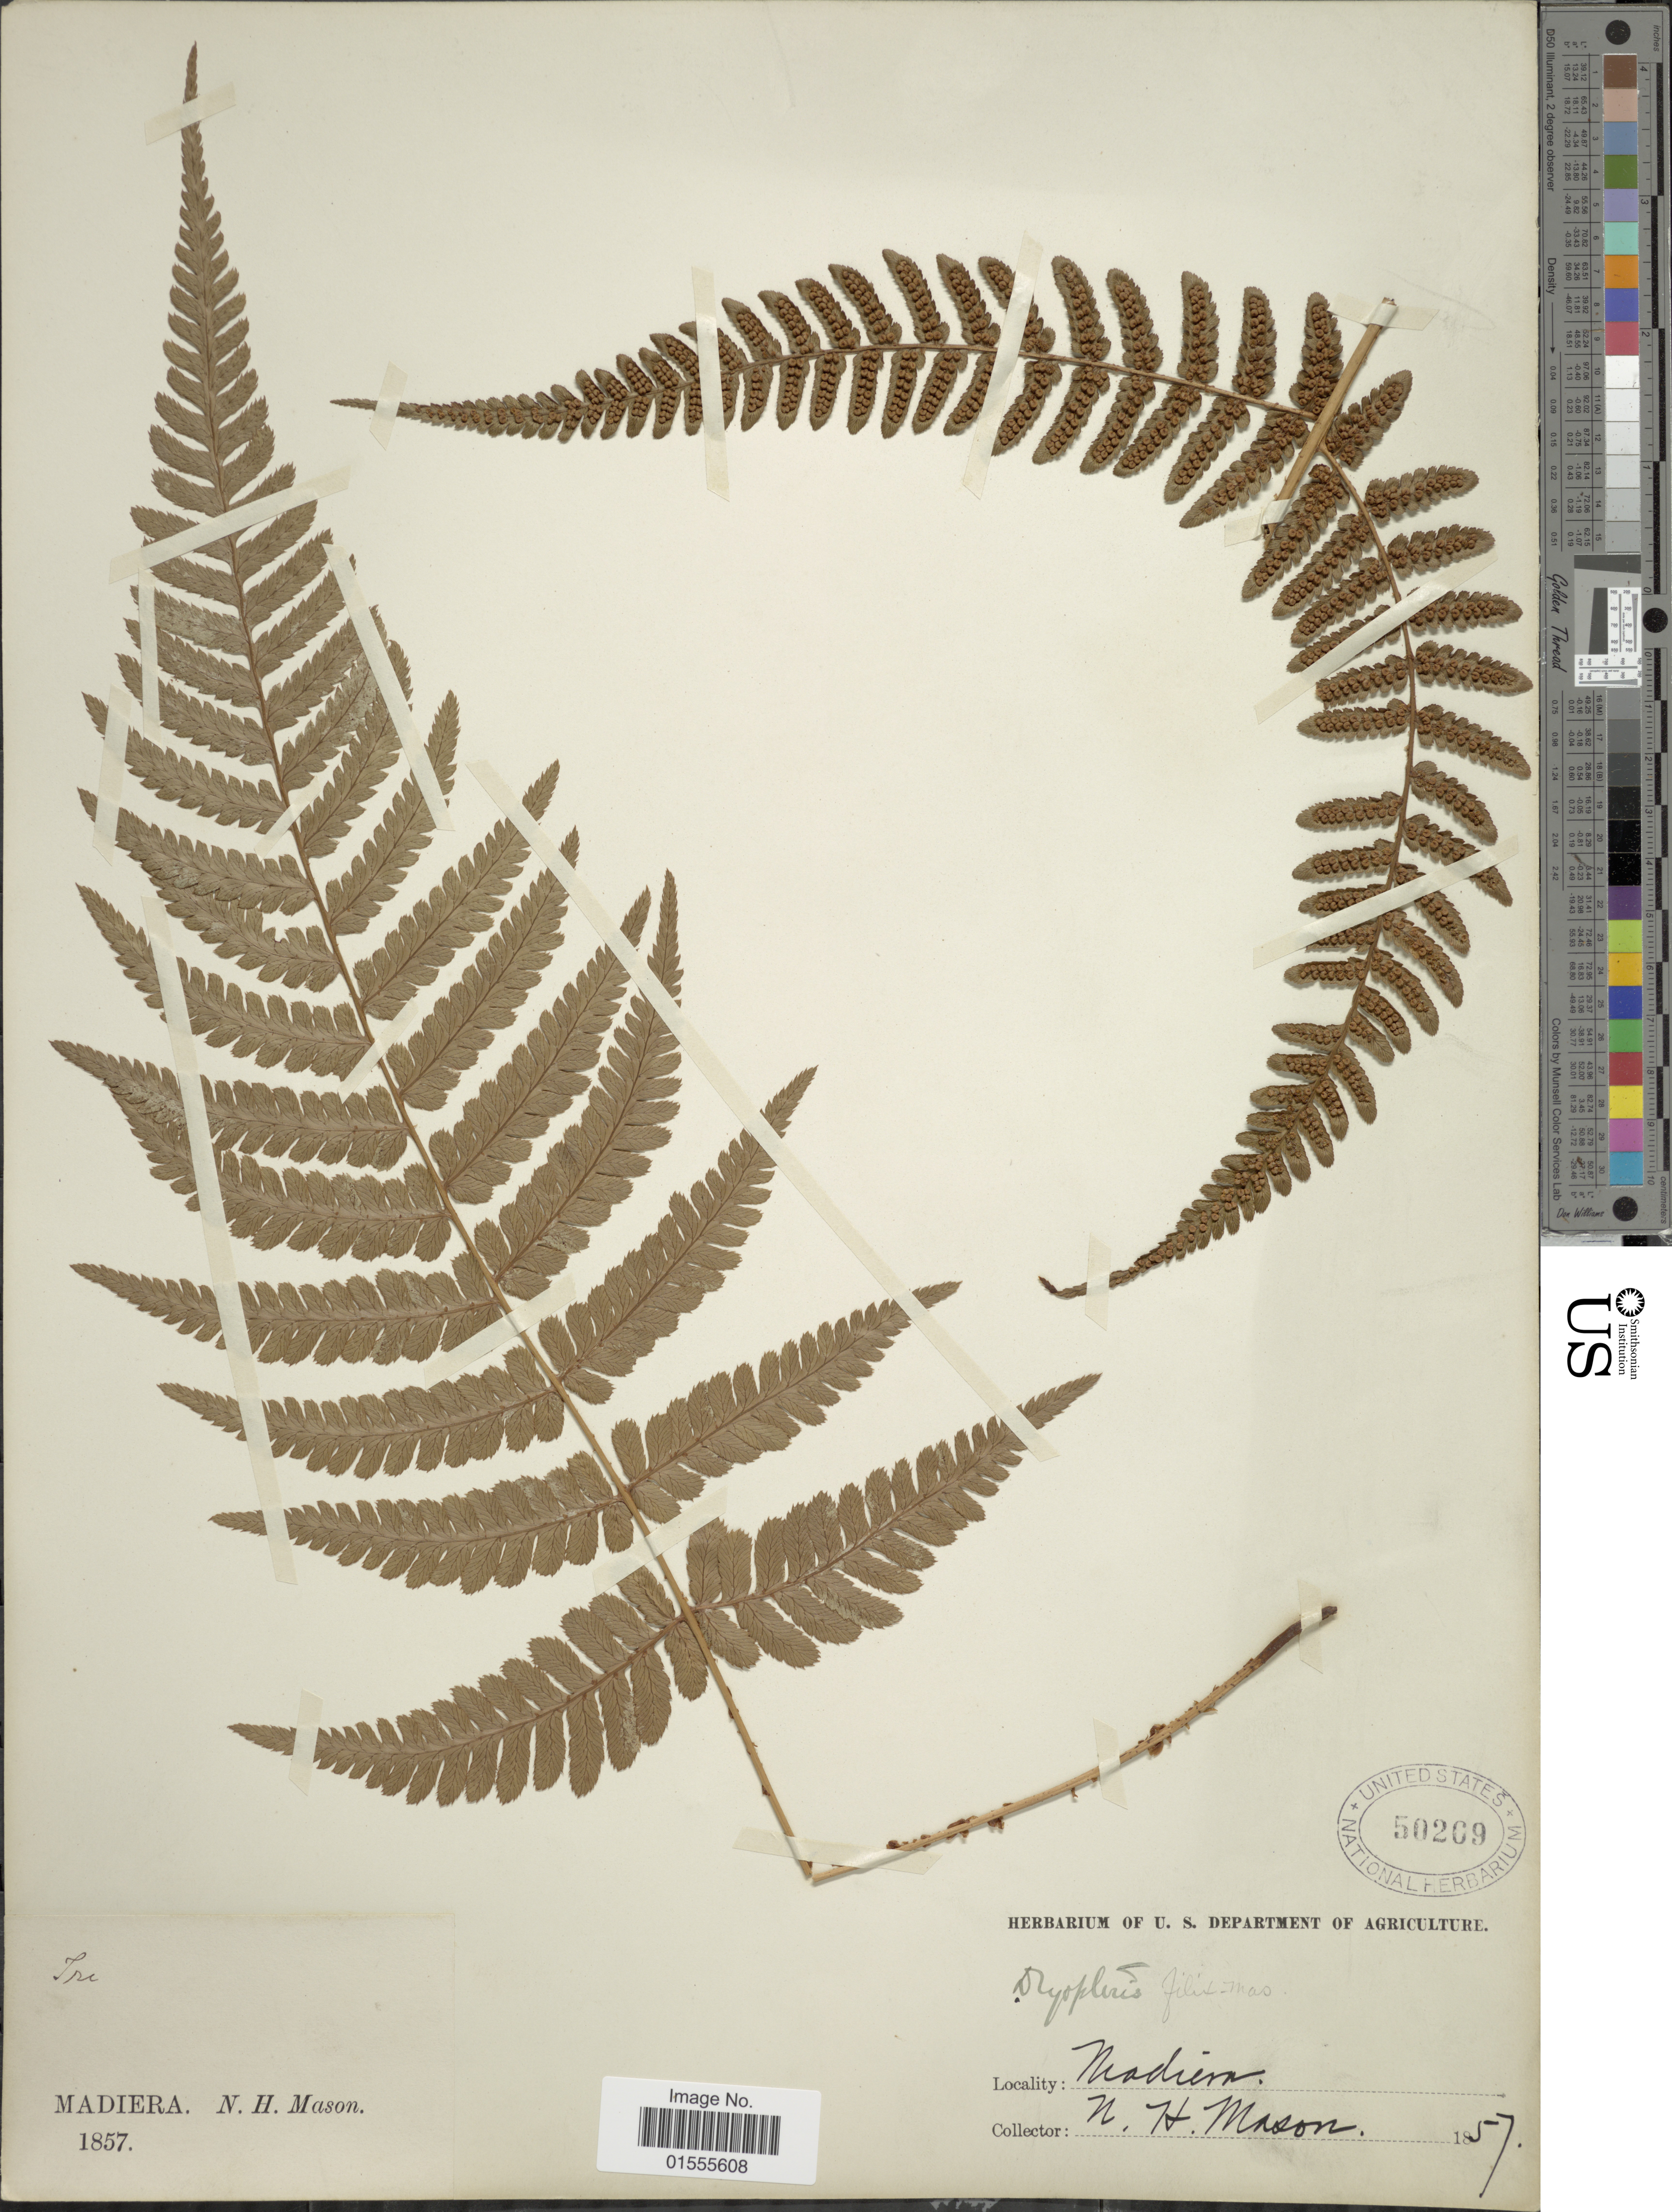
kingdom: Plantae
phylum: Tracheophyta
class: Polypodiopsida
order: Polypodiales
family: Dryopteridaceae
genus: Dryopteris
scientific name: Dryopteris aitoniana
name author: Pic. Serm.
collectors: M. H. Mason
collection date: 1857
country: Portugal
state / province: Madeira (Aut. Reg.)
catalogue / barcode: US 50209